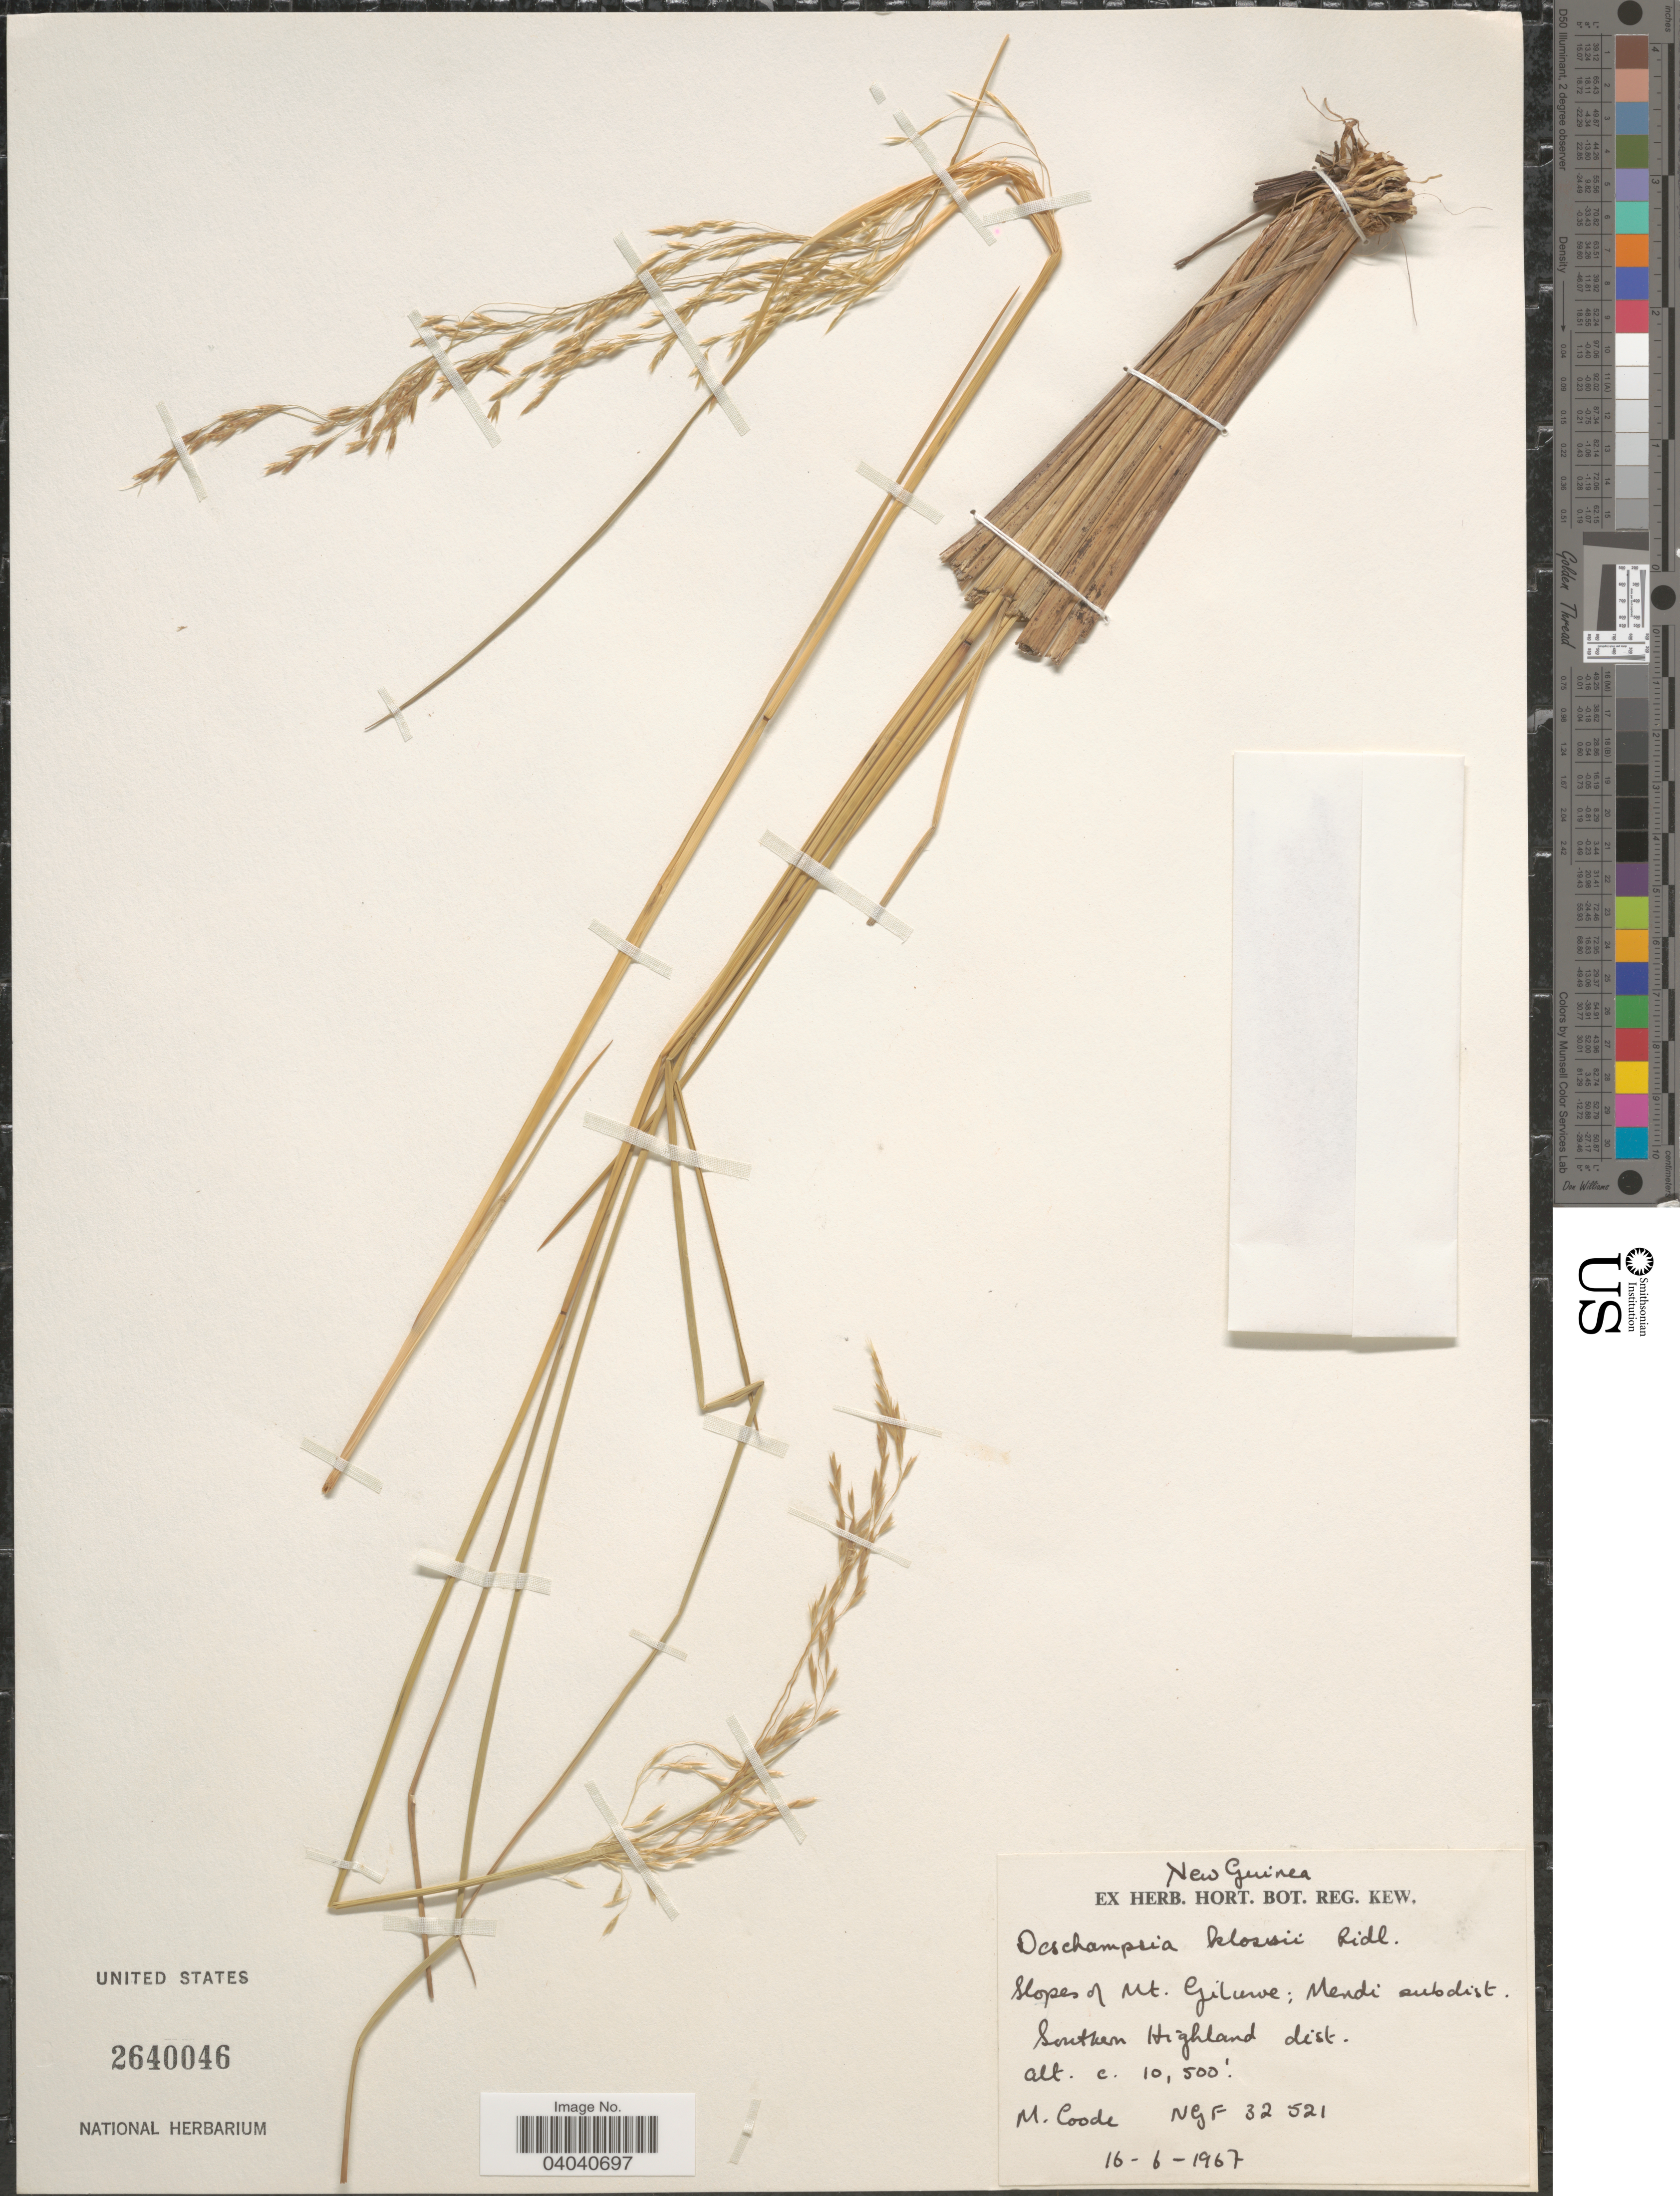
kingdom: Plantae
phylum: Tracheophyta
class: Liliopsida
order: Poales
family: Poaceae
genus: Deschampsia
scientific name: Deschampsia klossii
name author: Ridl.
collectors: M. Coode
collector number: NGF32521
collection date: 1967-06-16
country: Papua New Guinea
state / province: Southern Highlands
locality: New Guinea. Slopes of Mt. Giluwe; Mendi subdist Southern Highland dist.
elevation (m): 3200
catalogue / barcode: US 2640046